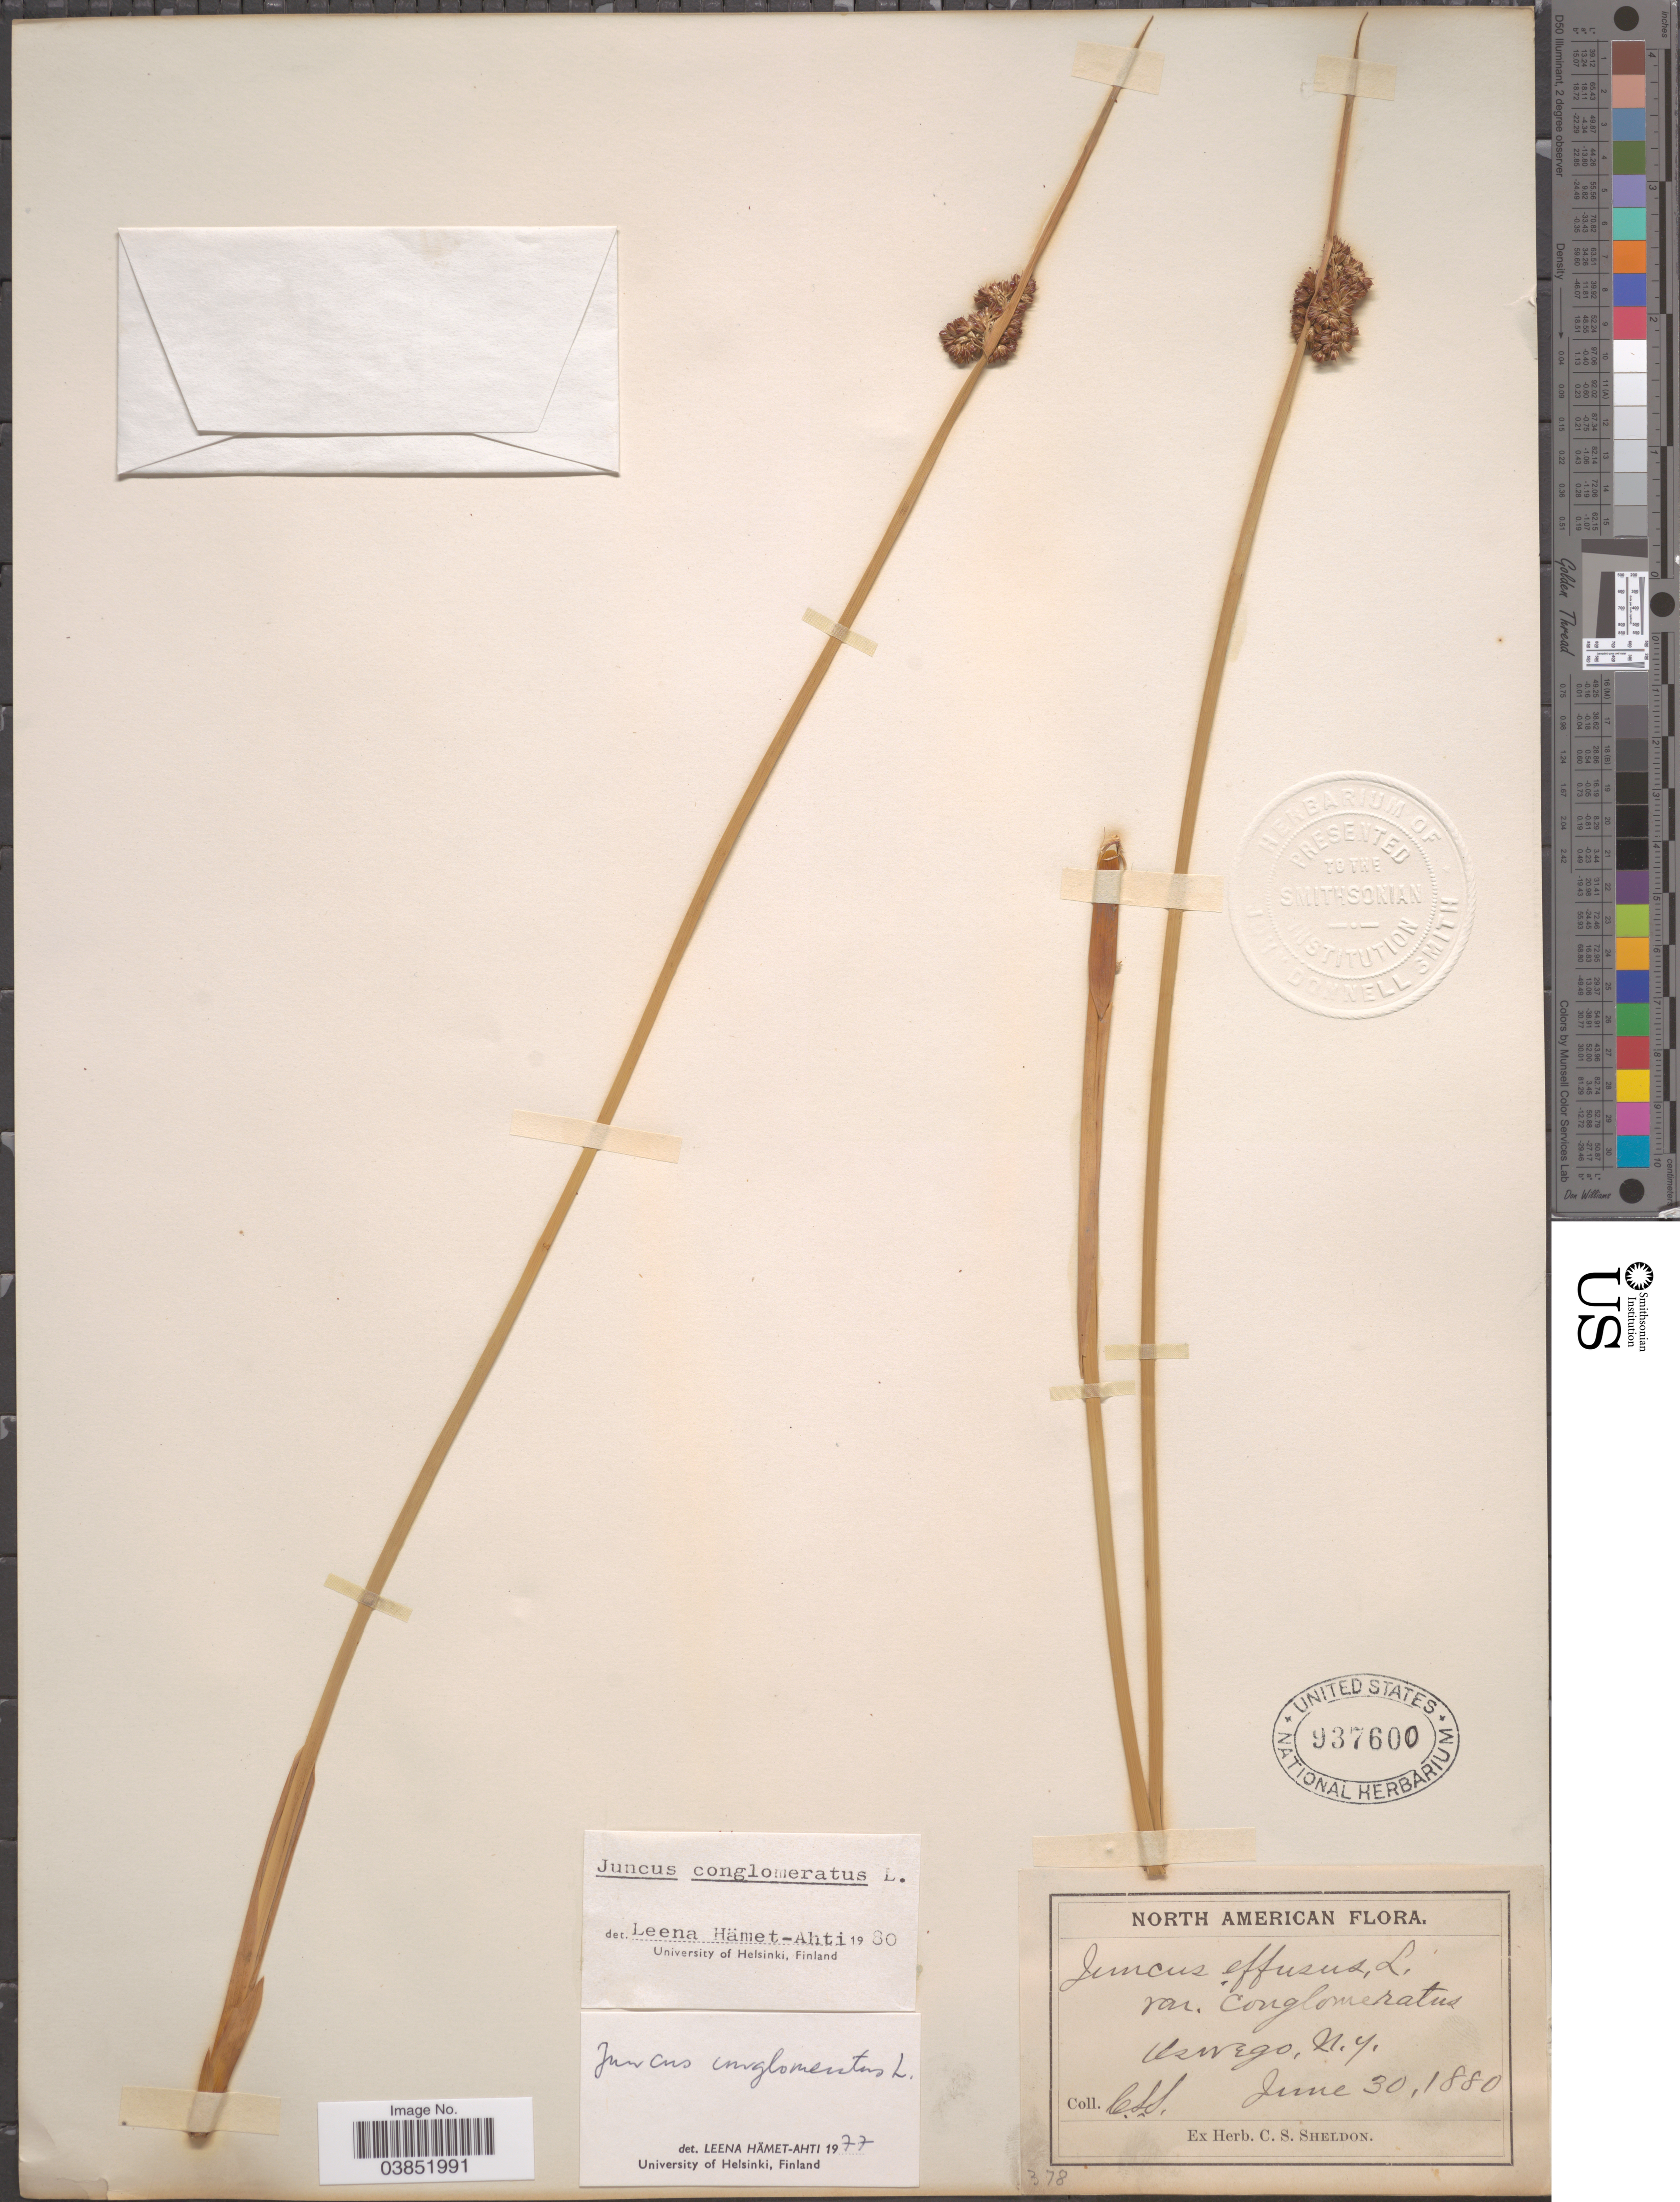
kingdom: Plantae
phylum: Tracheophyta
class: Liliopsida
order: Poales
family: Juncaceae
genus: Juncus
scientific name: Juncus conglomeratus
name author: L.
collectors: C. S. Sheldon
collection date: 1880-06-30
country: United States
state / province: New York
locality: Oswego.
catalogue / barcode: US 937600